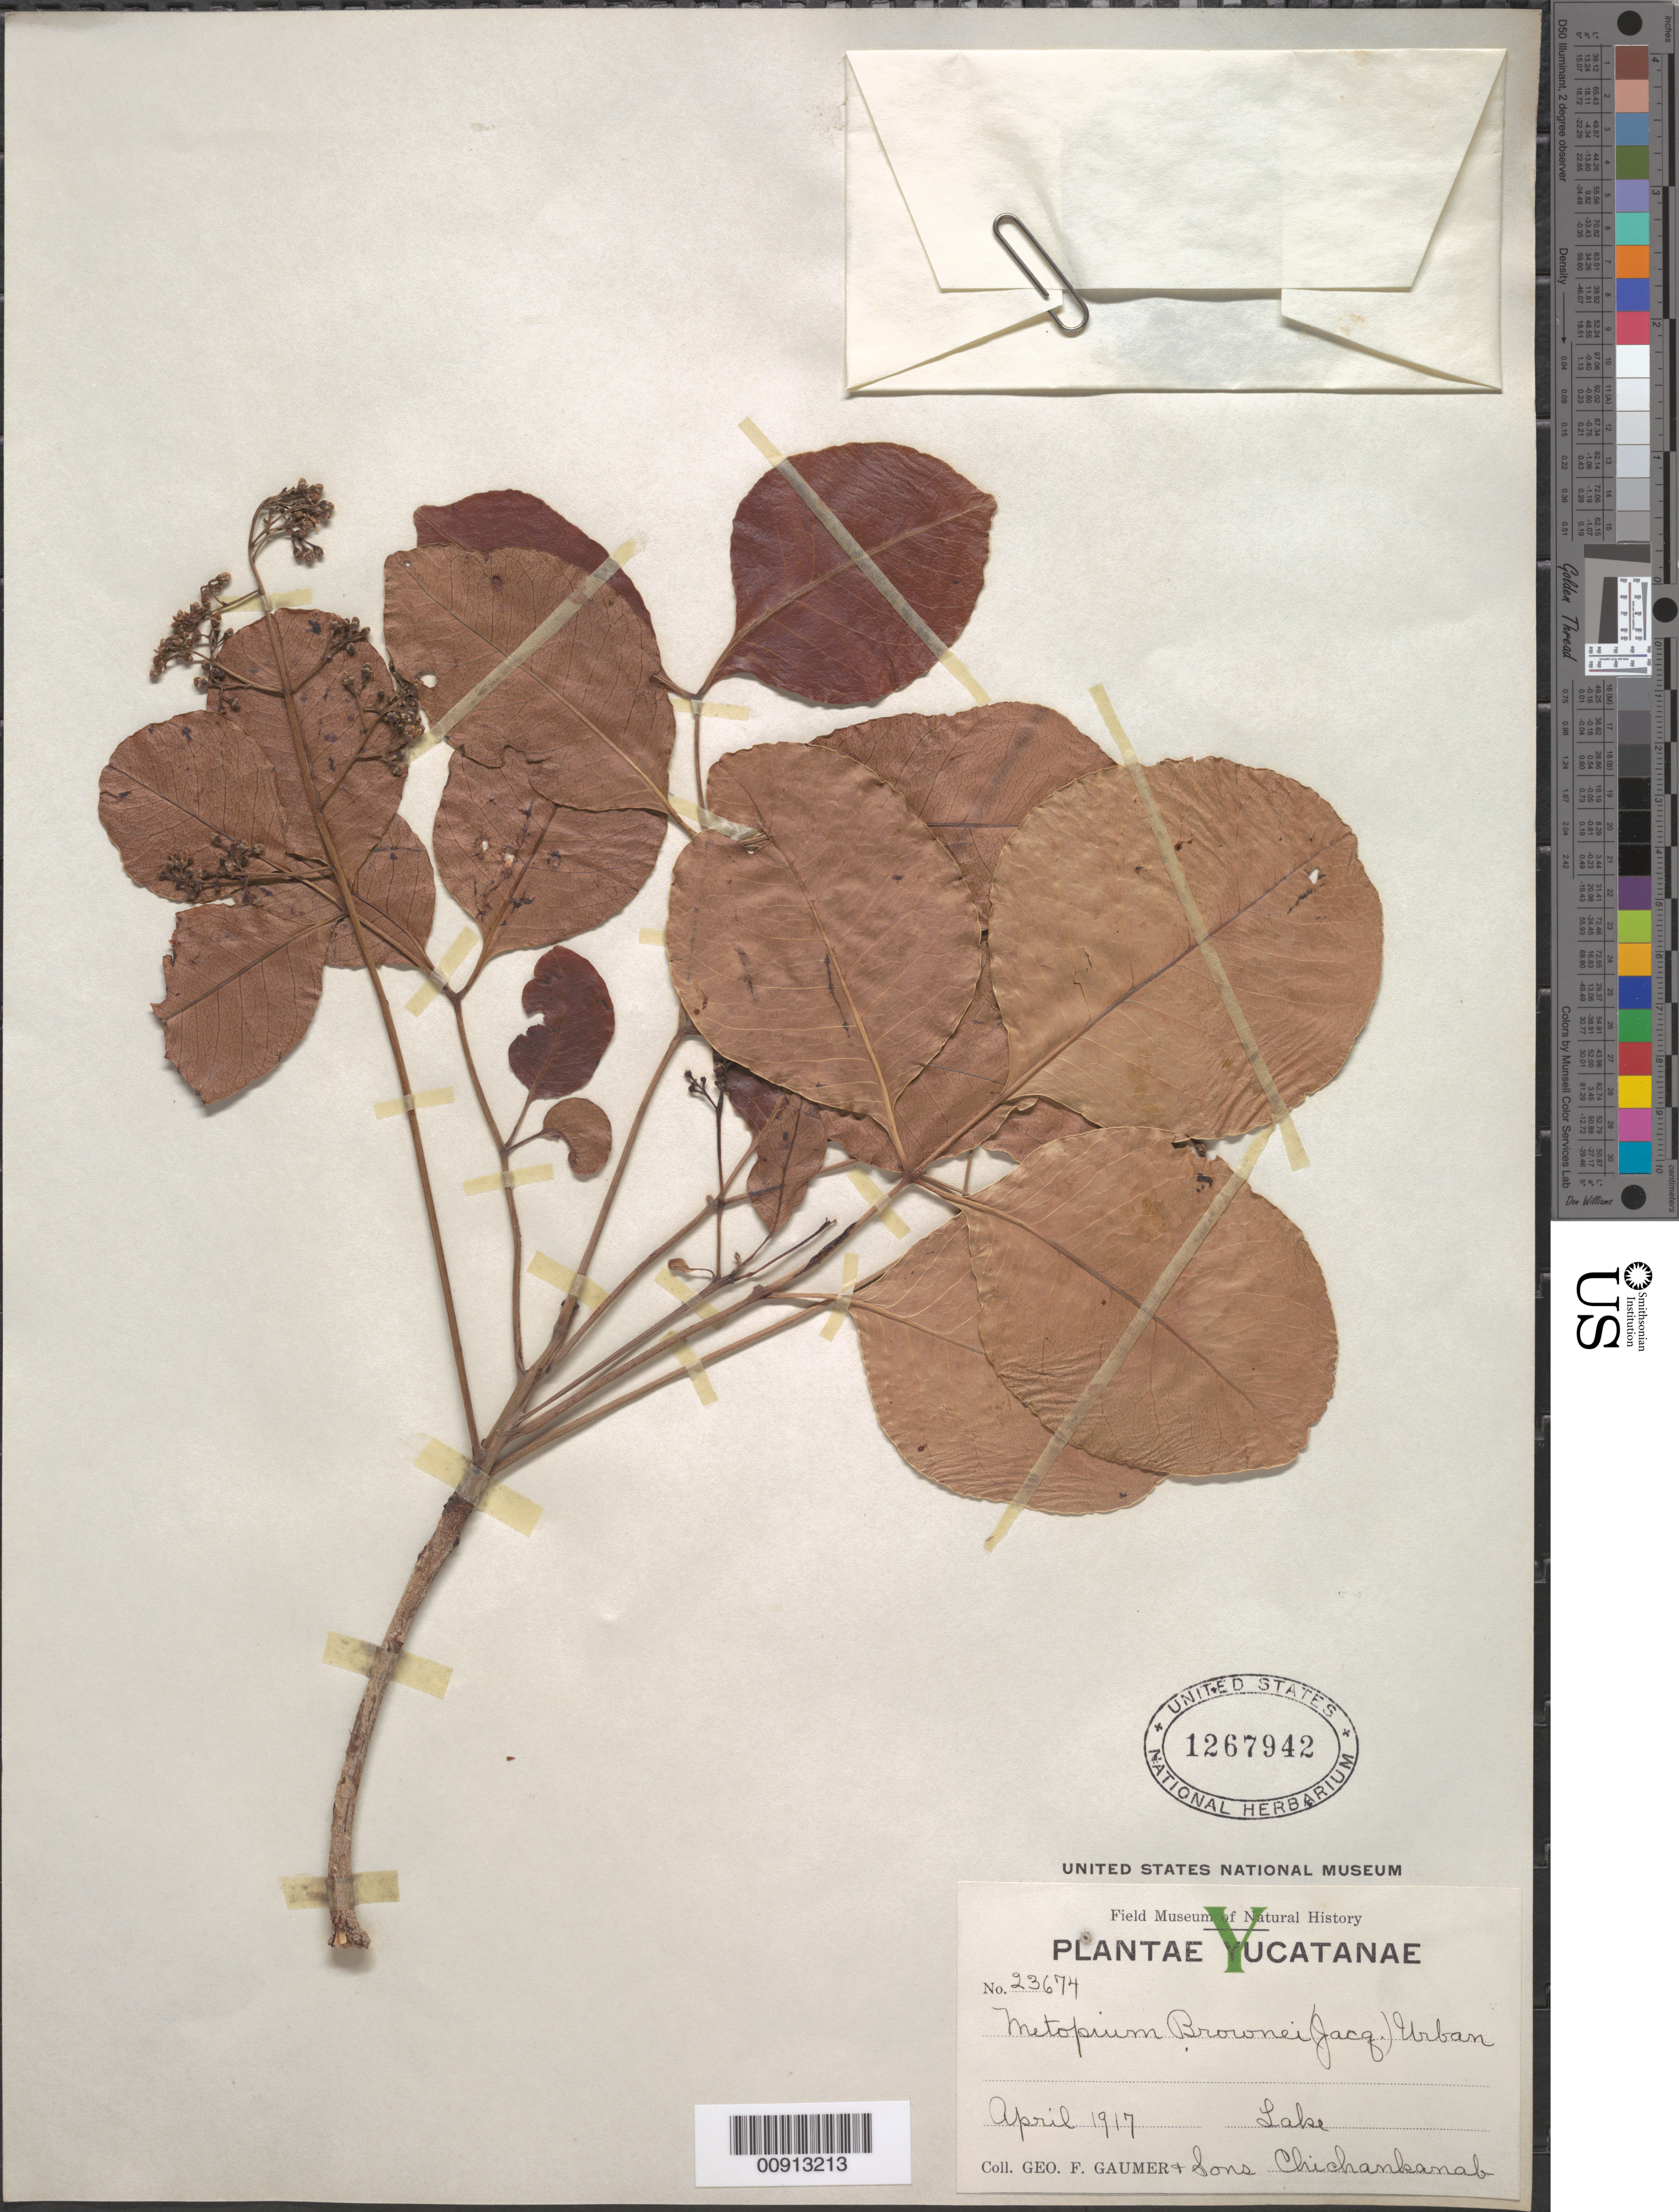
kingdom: Plantae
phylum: Tracheophyta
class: Magnoliopsida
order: Sapindales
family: Anacardiaceae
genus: Metopium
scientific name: Metopium brownei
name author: (Jacq.) Urb.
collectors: G. F. Gaumer & et al.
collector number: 23674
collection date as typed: Apr 1917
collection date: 1917-04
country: Mexico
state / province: Quintana Roo / Yucatán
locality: Lake Chichankanab.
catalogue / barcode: US 1267942